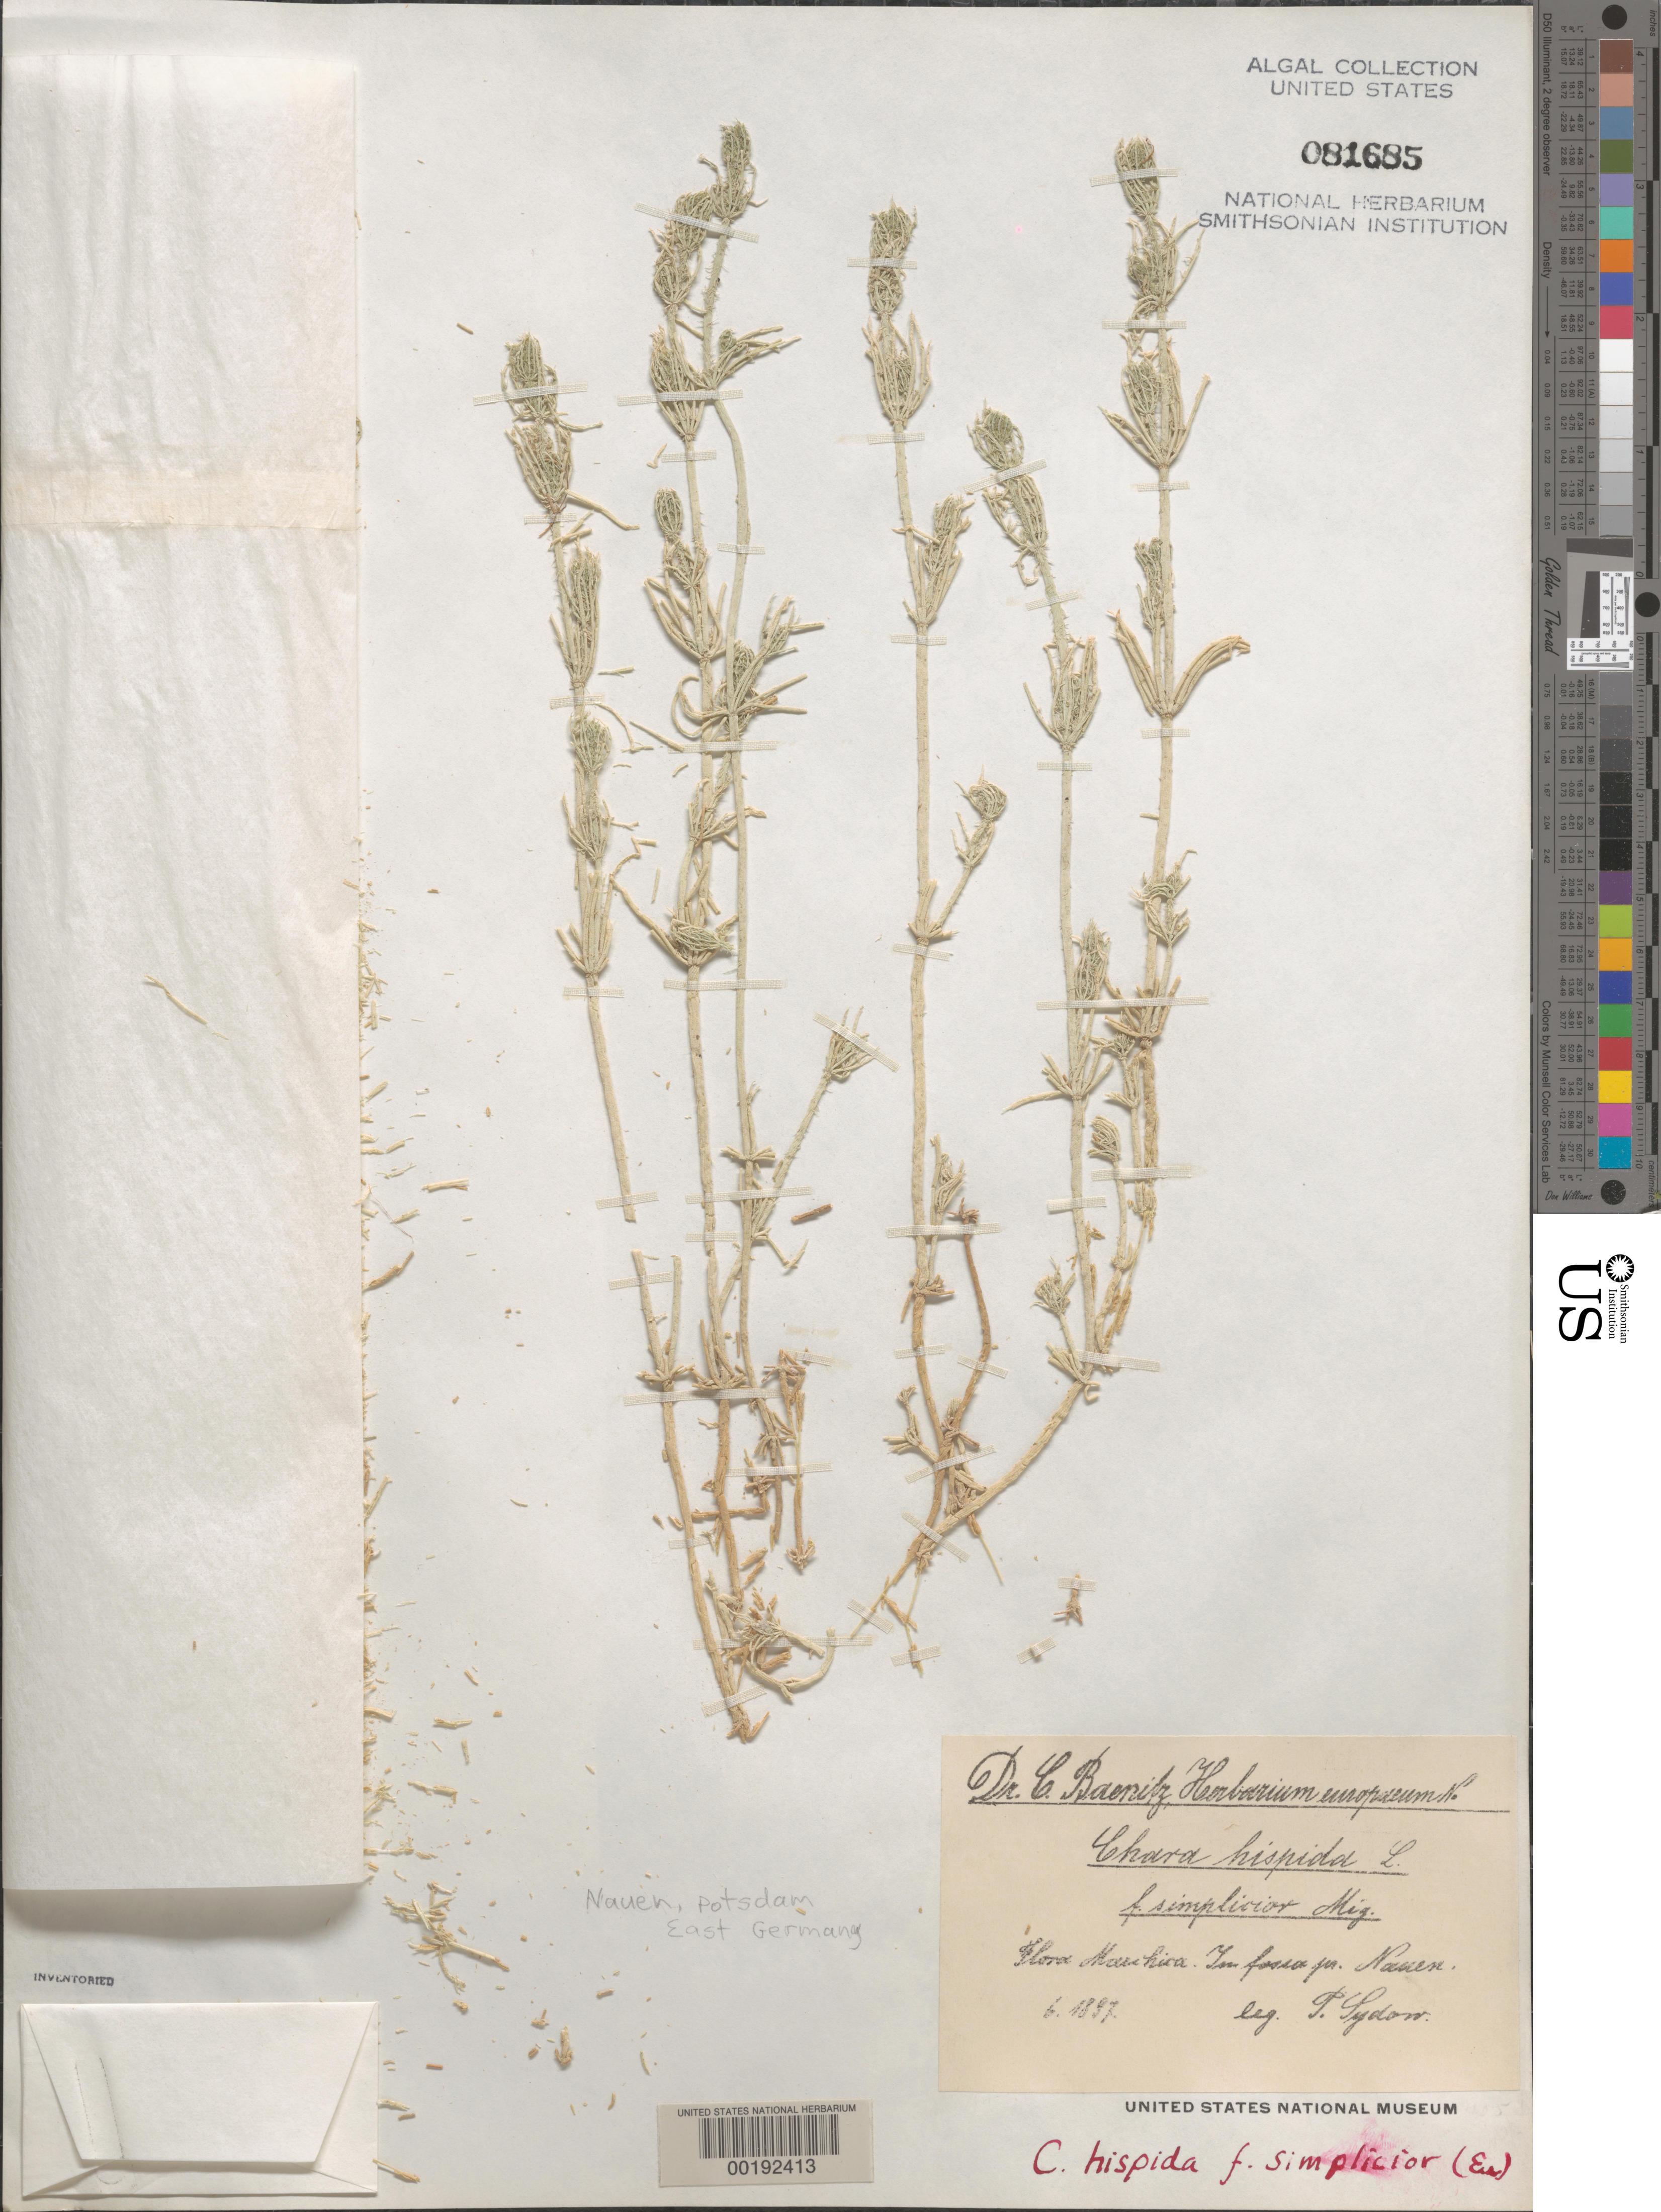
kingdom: Plantae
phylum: Charophyta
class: Charophyceae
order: Charales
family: Characeae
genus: Chara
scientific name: Chara hispida f. simplicior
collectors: P. Sydow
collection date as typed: Jun 1897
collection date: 1897-06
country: Germany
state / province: Brandenburg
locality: Near nauen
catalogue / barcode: US 81685